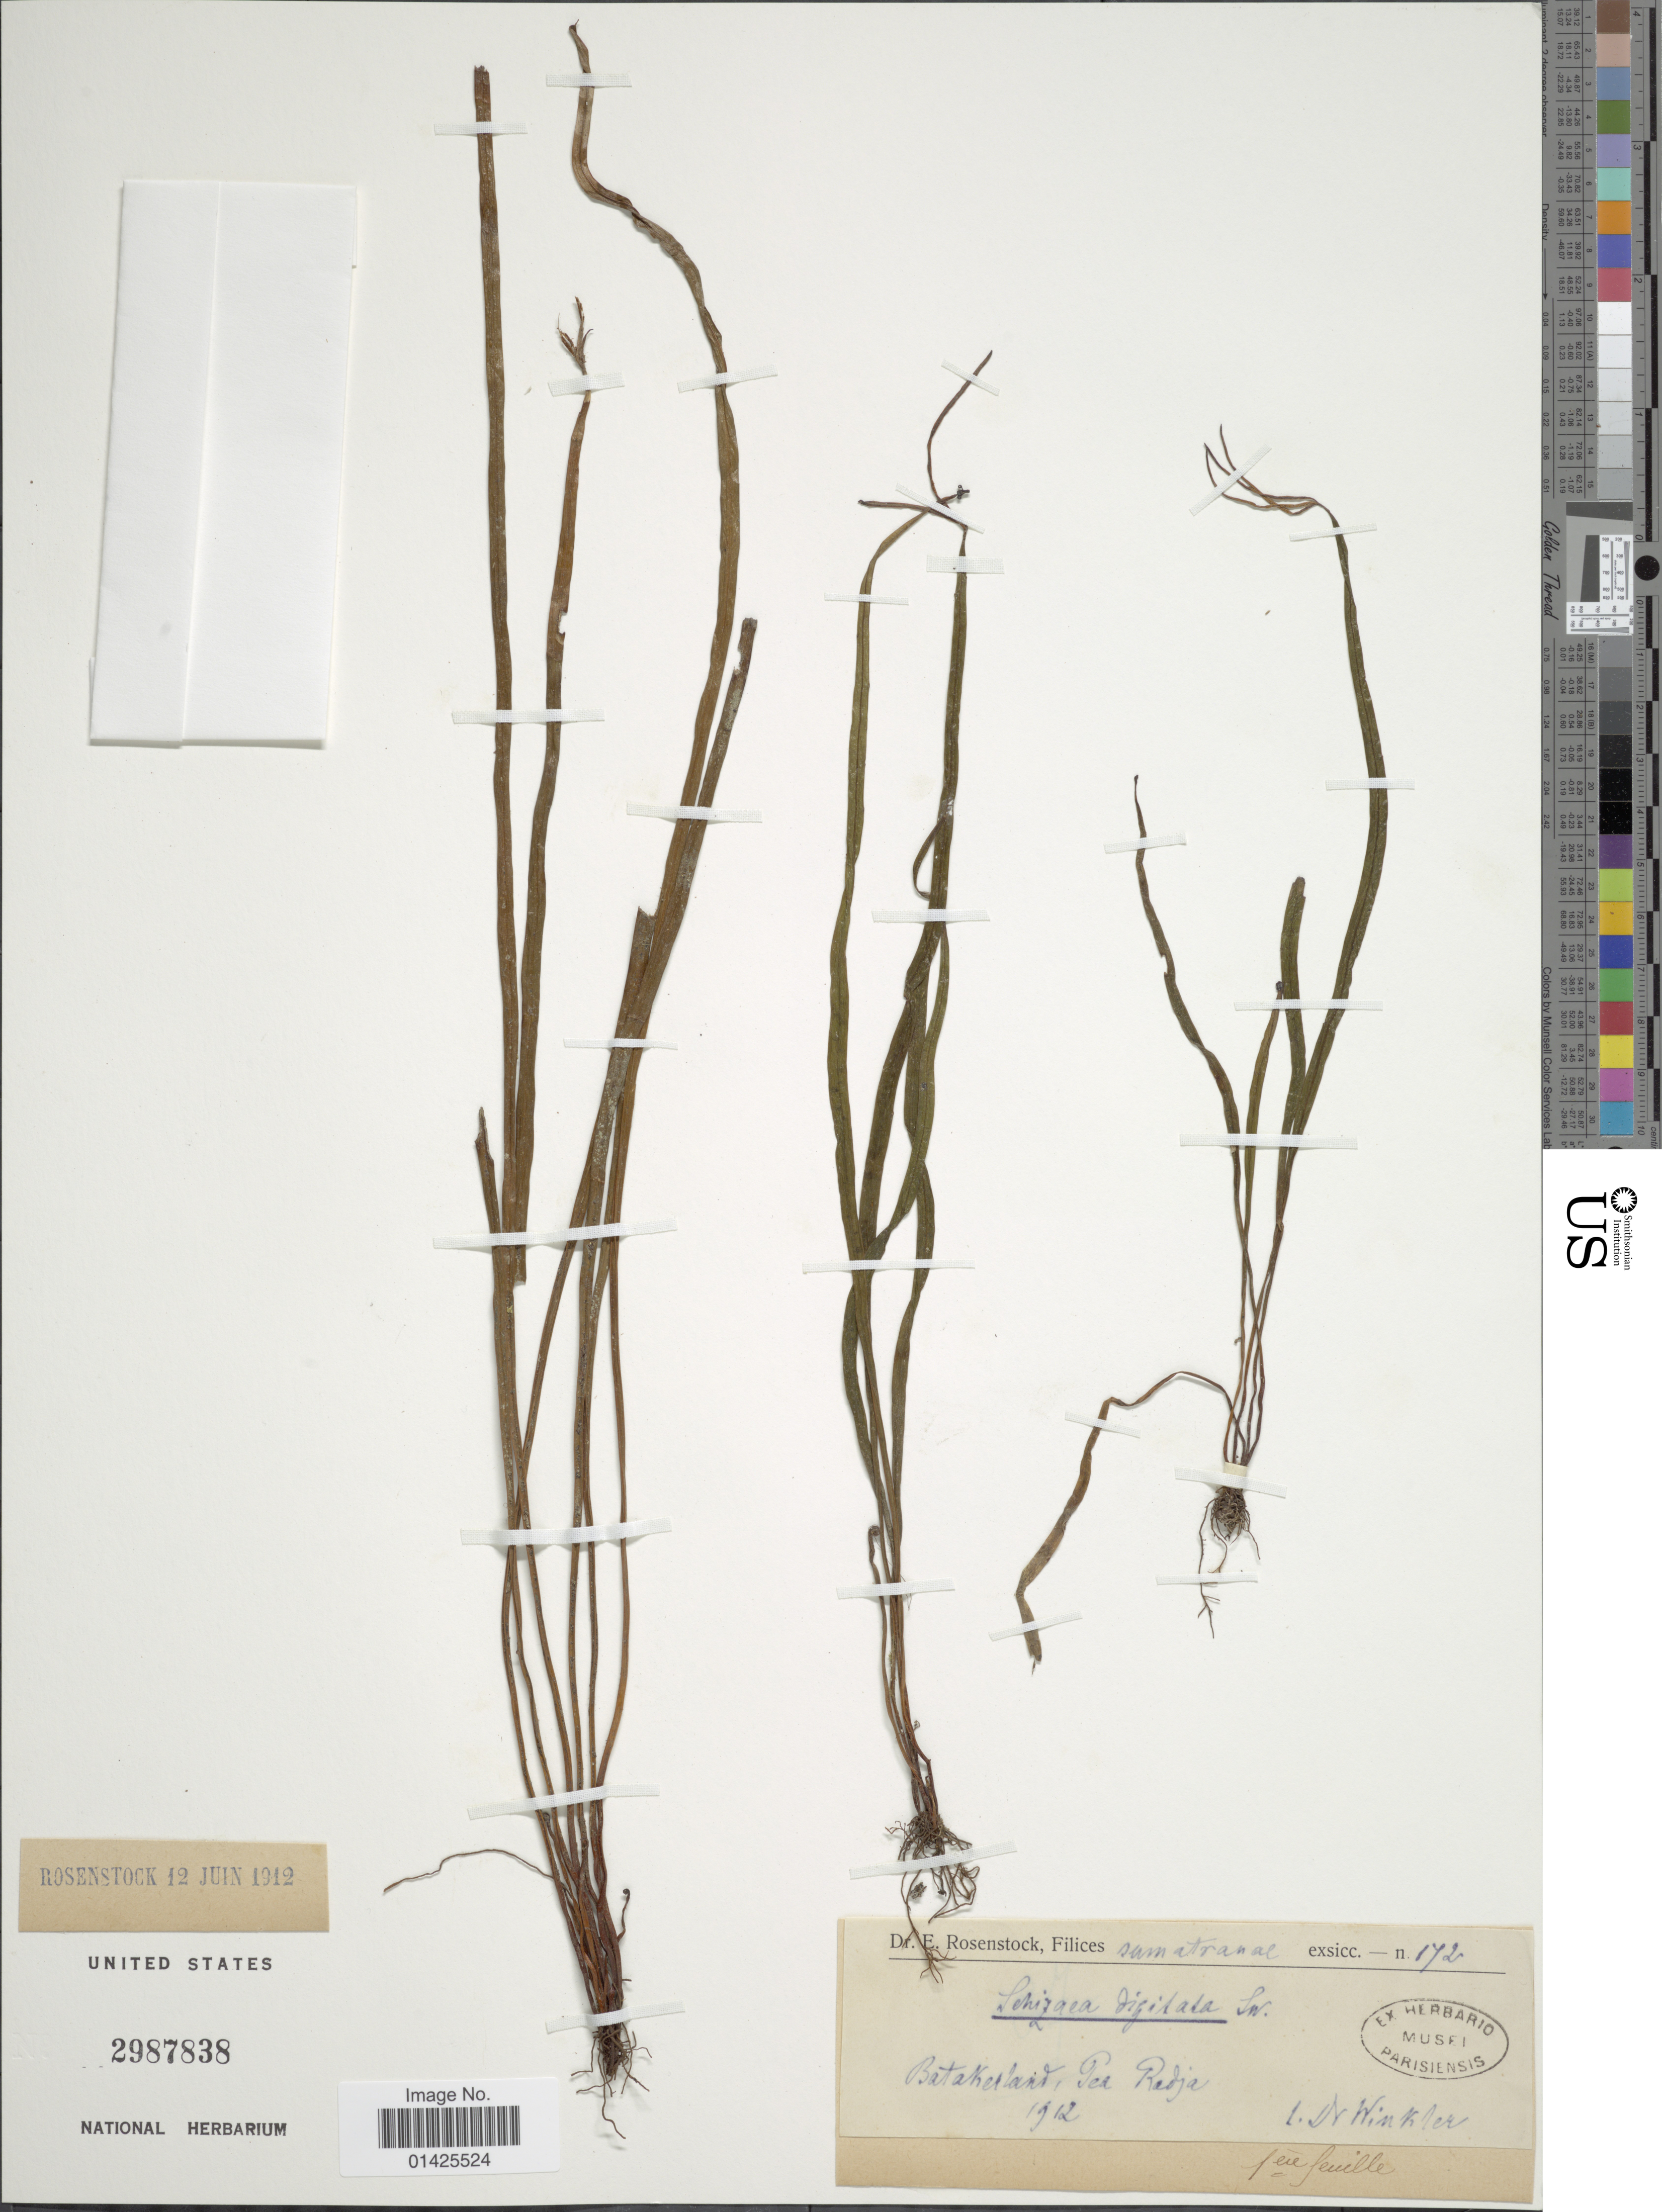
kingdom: Plantae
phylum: Tracheophyta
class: Polypodiopsida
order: Schizaeales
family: Schizaeaceae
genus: Actinostachys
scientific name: Actinostachys digitata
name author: (L.) Wall.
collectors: E. Rosenstock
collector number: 172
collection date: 1912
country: Indonesia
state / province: Sumatra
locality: Baterkant, pea radja. [interpreted]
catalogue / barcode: US 2987838